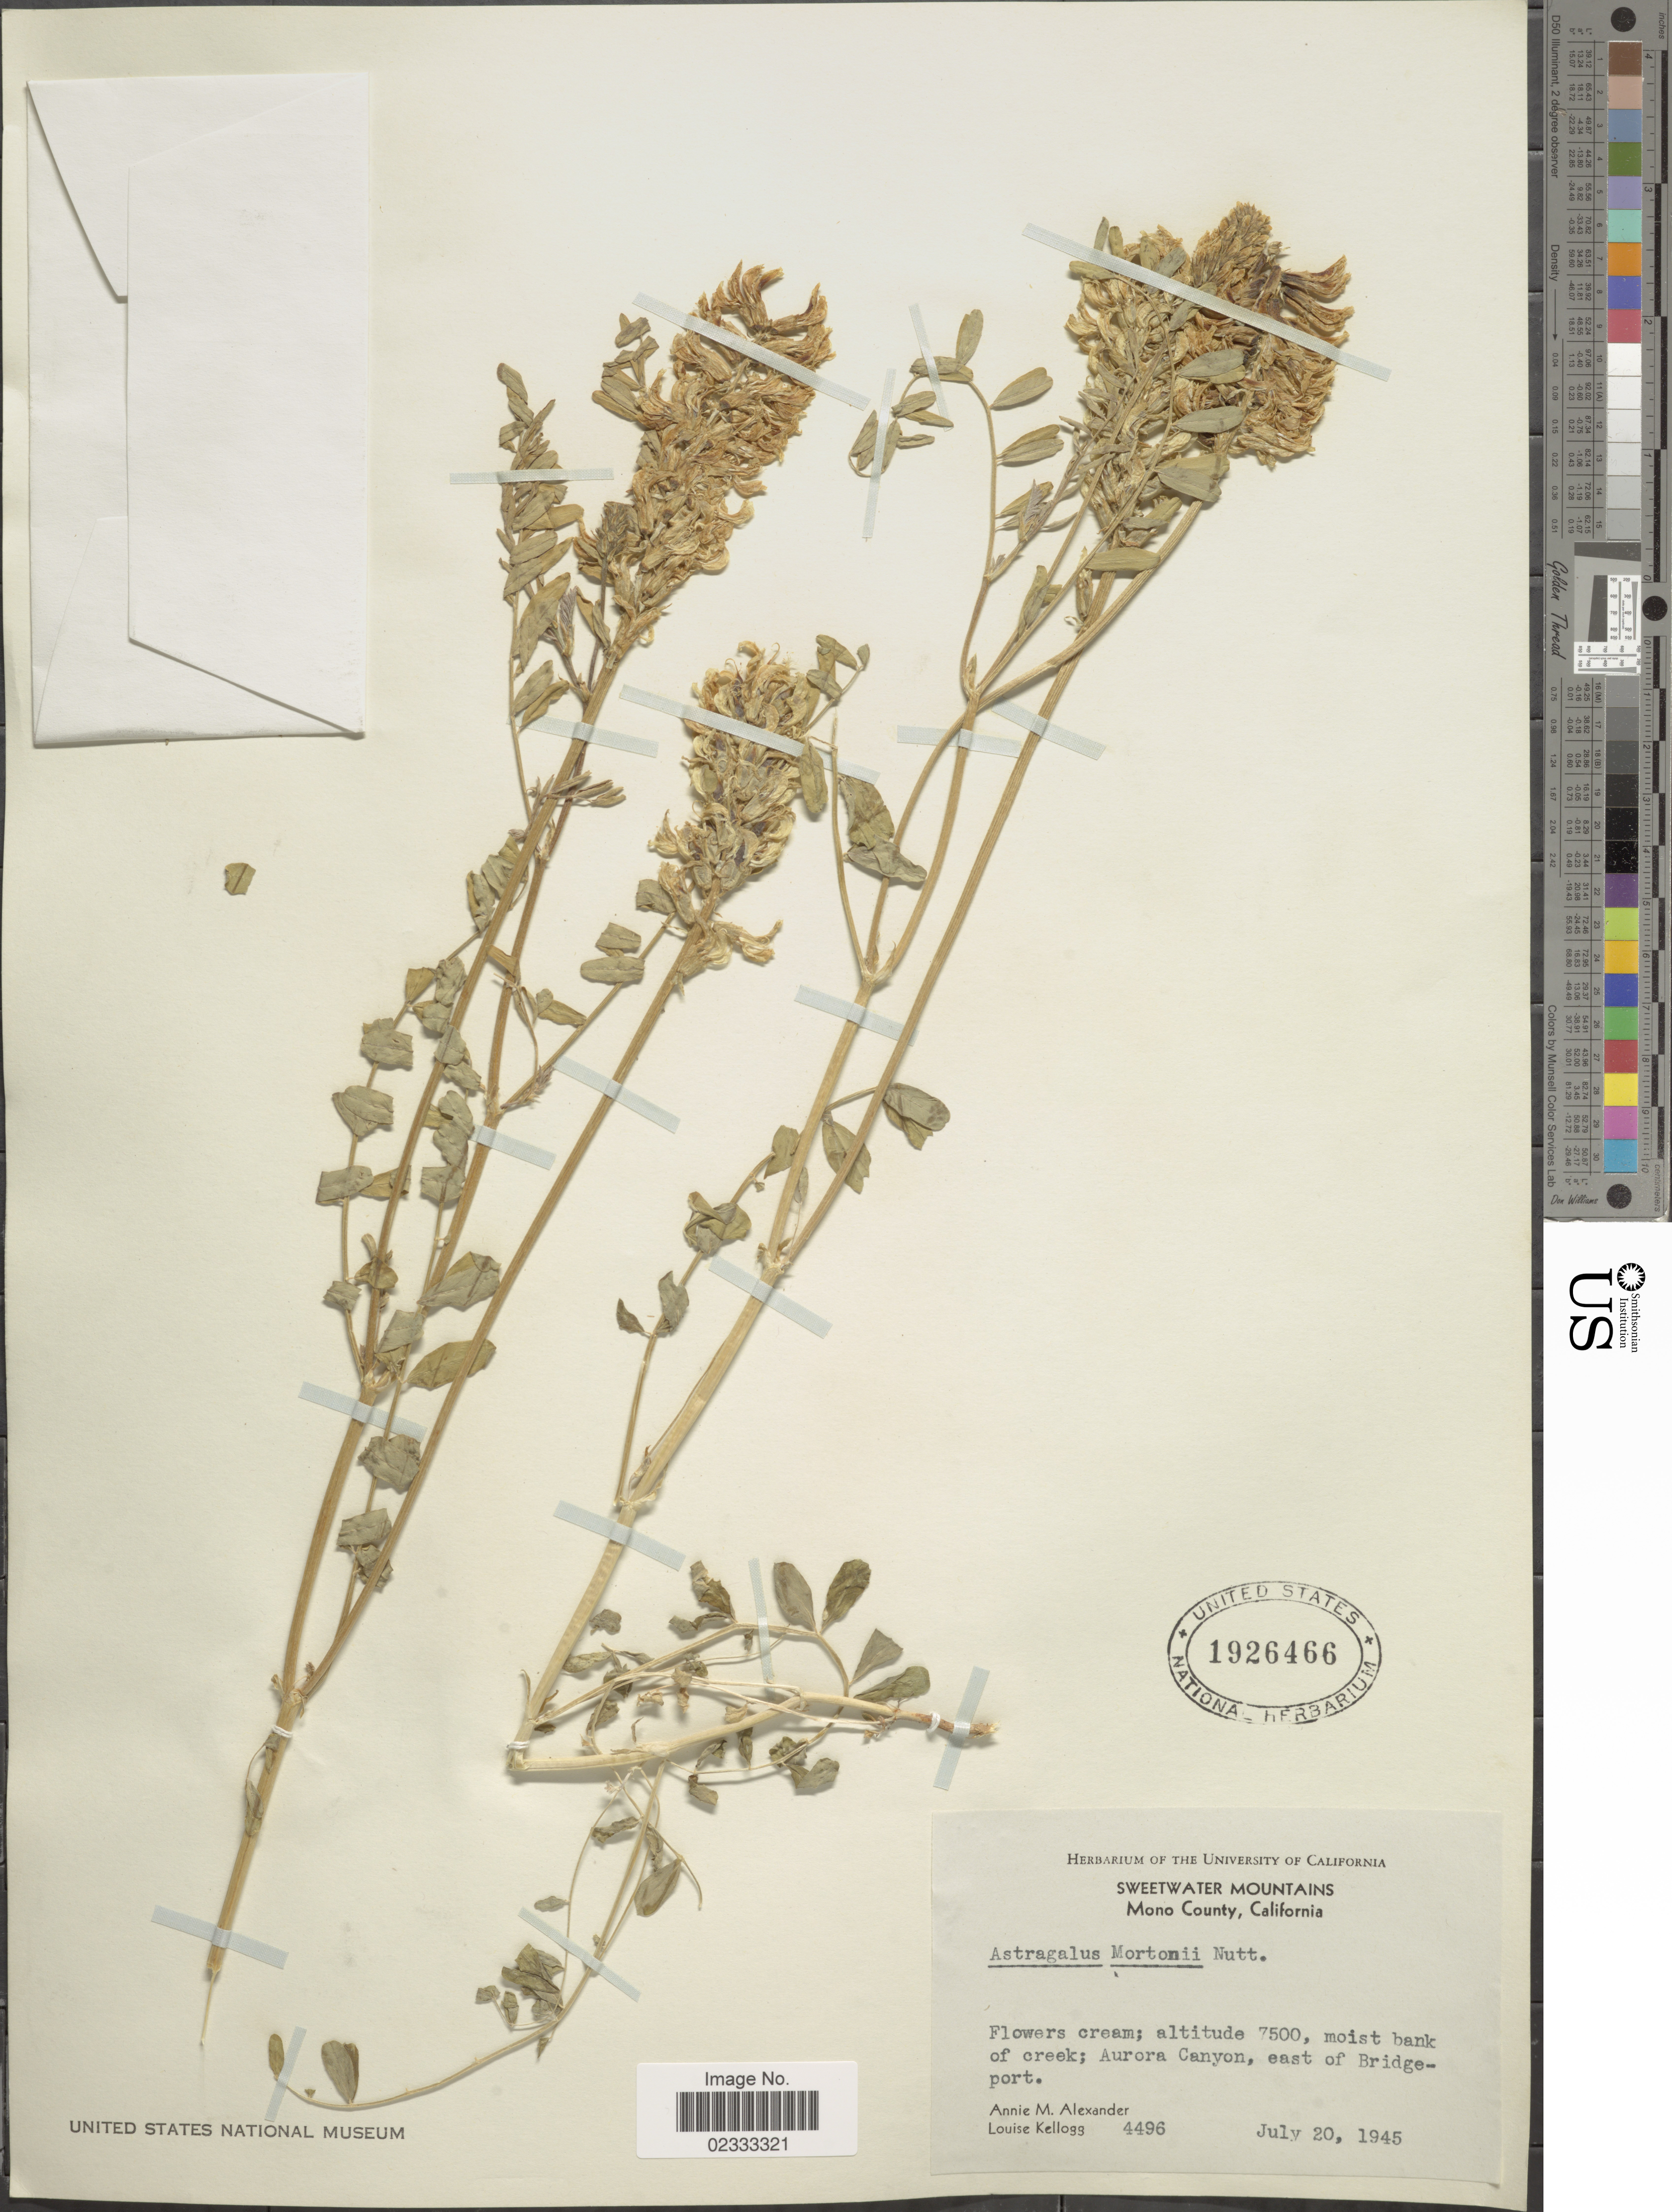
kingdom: Plantae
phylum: Tracheophyta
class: Magnoliopsida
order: Fabales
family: Fabaceae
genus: Astragalus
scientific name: Astragalus mortonii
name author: Nutt.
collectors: A. M. Alexander & L. Kellogg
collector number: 4496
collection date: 1945-07-20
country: United States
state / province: California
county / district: Mono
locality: Sweetwater Mountains, Mono County, moist bank of creek; Aurora Canyon, east of Bridgeport.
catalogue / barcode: US 1926466